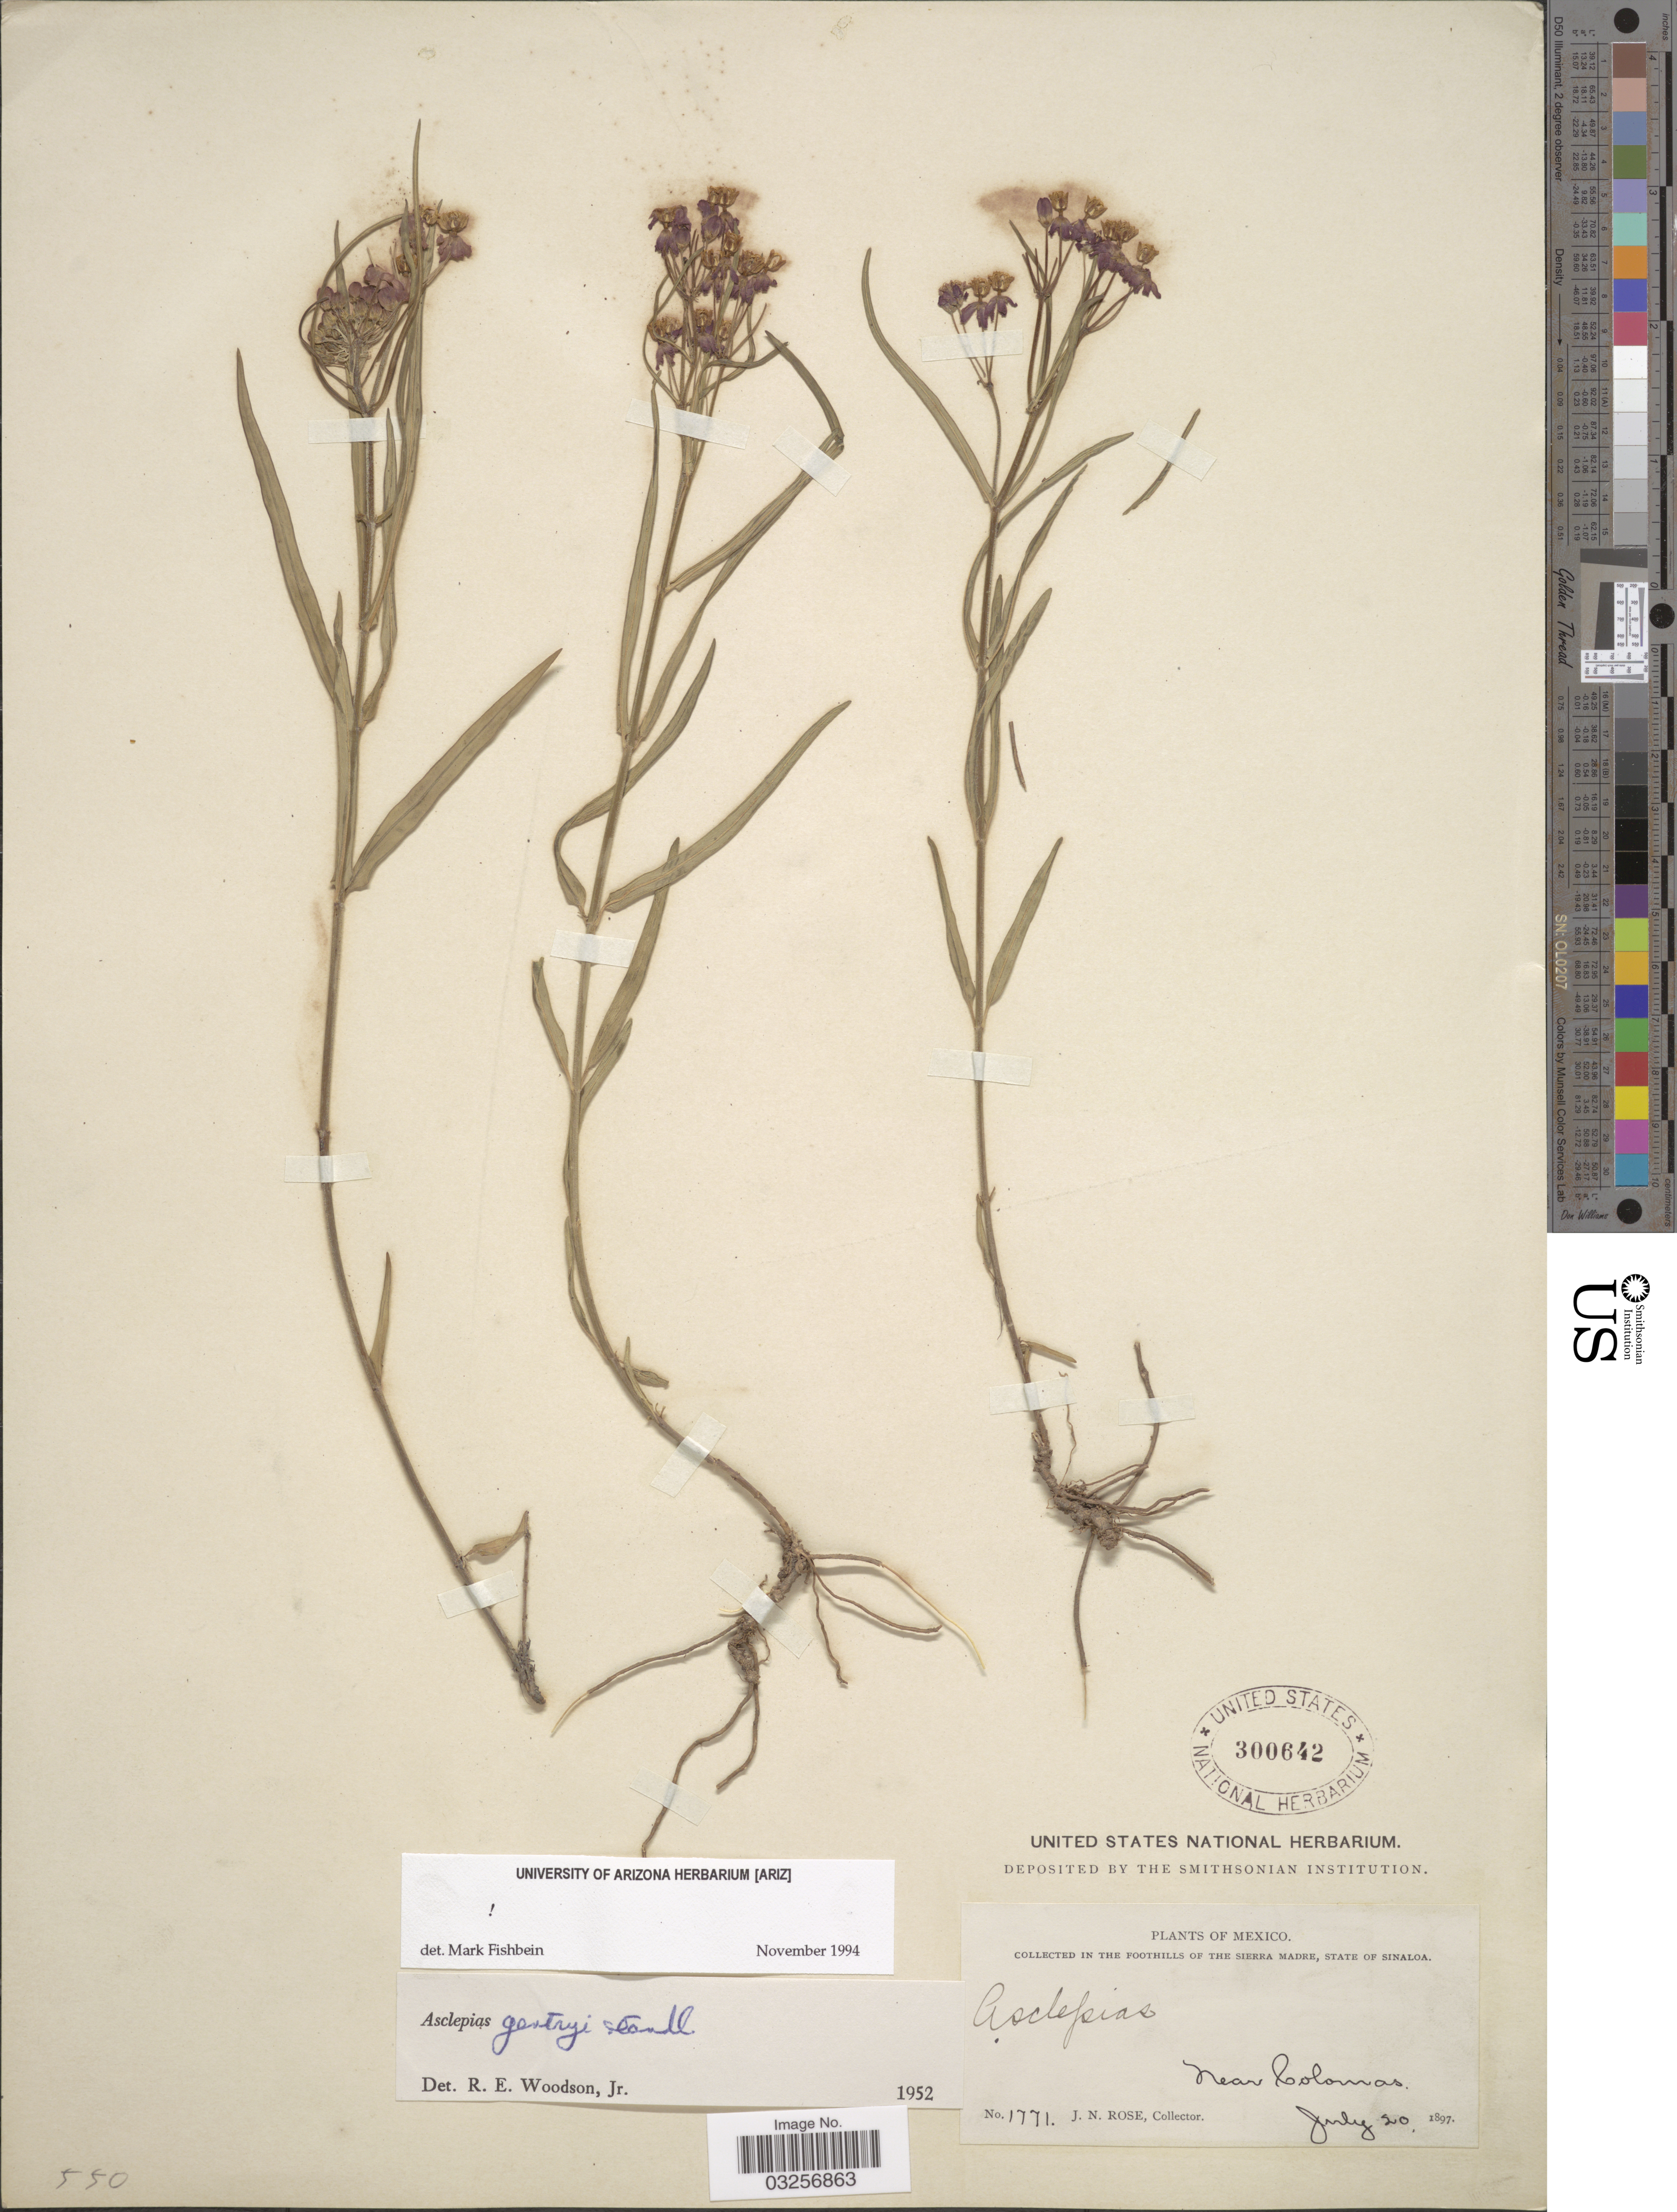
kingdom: Plantae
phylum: Tracheophyta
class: Magnoliopsida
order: Gentianales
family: Apocynaceae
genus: Asclepias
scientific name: Asclepias gentryi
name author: Standl.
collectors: J. N. Rose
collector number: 1771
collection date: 1897-07-20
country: Mexico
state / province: Sinaloa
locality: In the foothills of the Sierra Madre. Near Colomas.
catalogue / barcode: US 300642